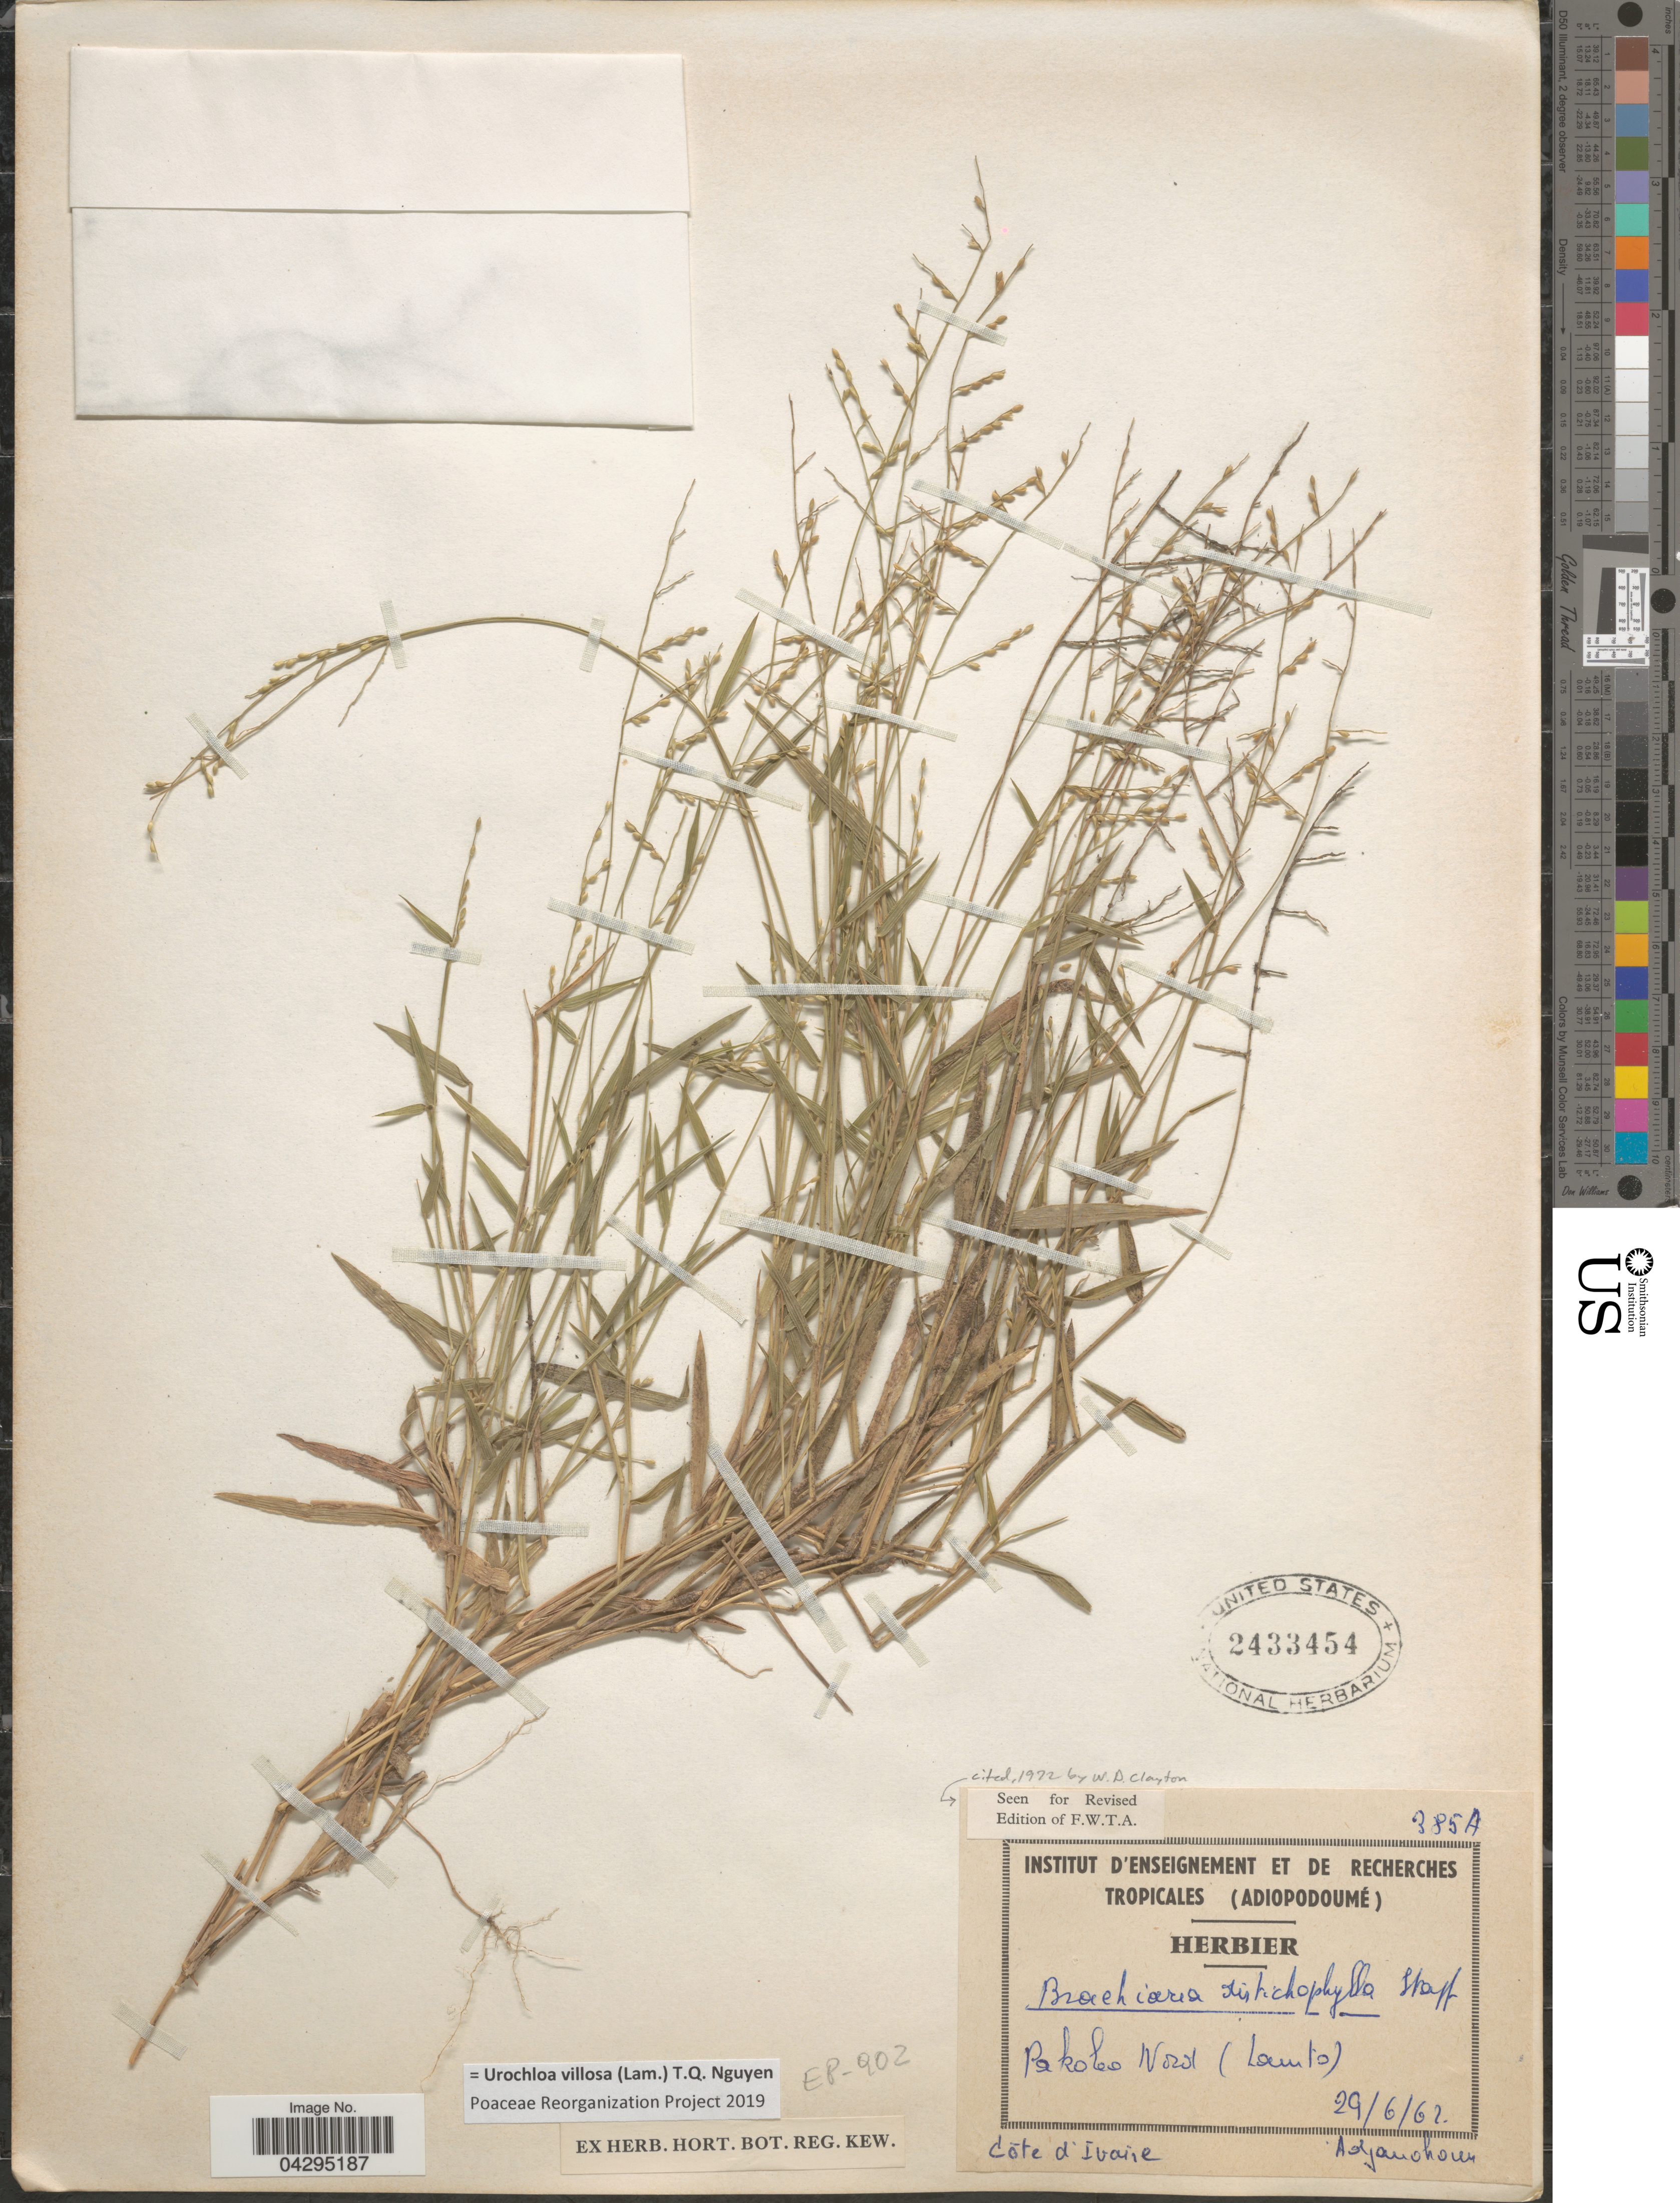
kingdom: Plantae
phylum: Tracheophyta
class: Liliopsida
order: Poales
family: Poaceae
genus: Urochloa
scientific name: Urochloa villosa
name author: (Lam.) T.Q. Nguyen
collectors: Adjanohoun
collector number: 385A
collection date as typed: Transcribed d/m/y: 29/6/62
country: Ivory Coast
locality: Pakobo Nord (Lamto). Côte d'Ivoire.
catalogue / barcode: US 2433454